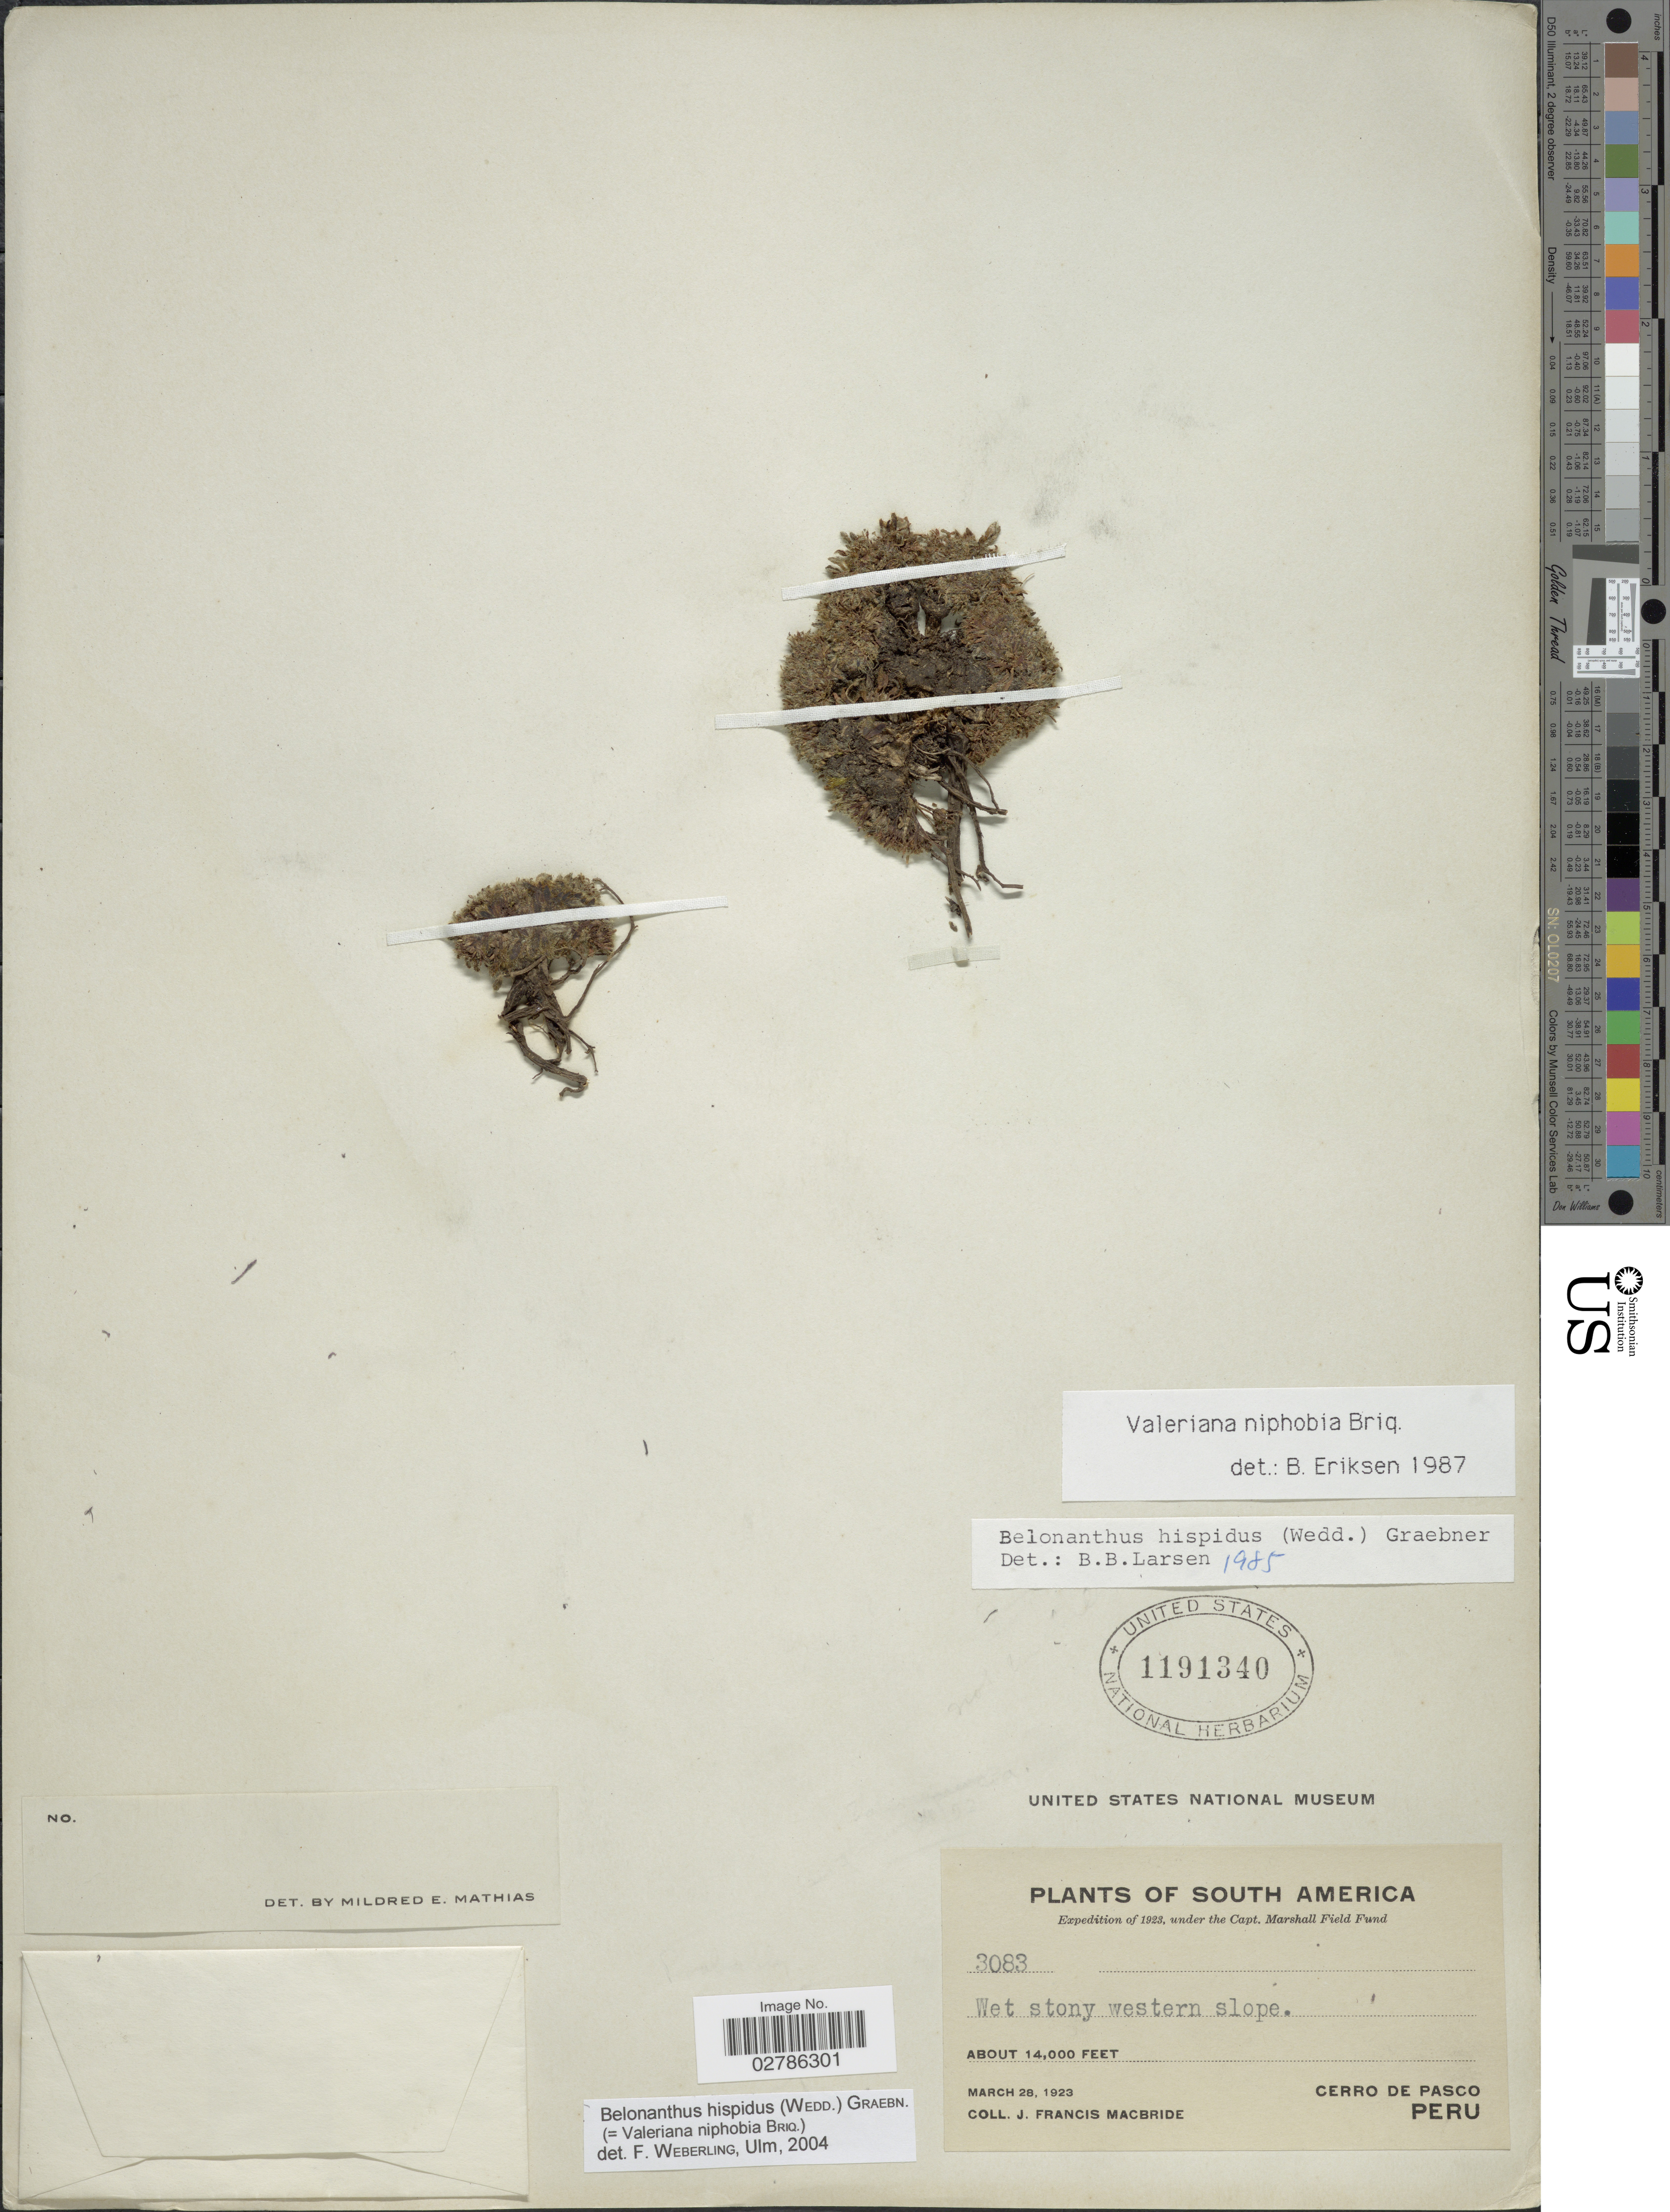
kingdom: Plantae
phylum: Tracheophyta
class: Magnoliopsida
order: Dipsacales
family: Caprifoliaceae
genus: Belonanthus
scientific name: Belonanthus hispidus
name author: (Wedd.) Graebn.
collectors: J. F. Macbride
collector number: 3083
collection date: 1923-03-28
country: Peru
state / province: Pasco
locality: Wet stony western slope, Cerro de Pasco.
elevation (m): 4267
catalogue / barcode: US 1191340